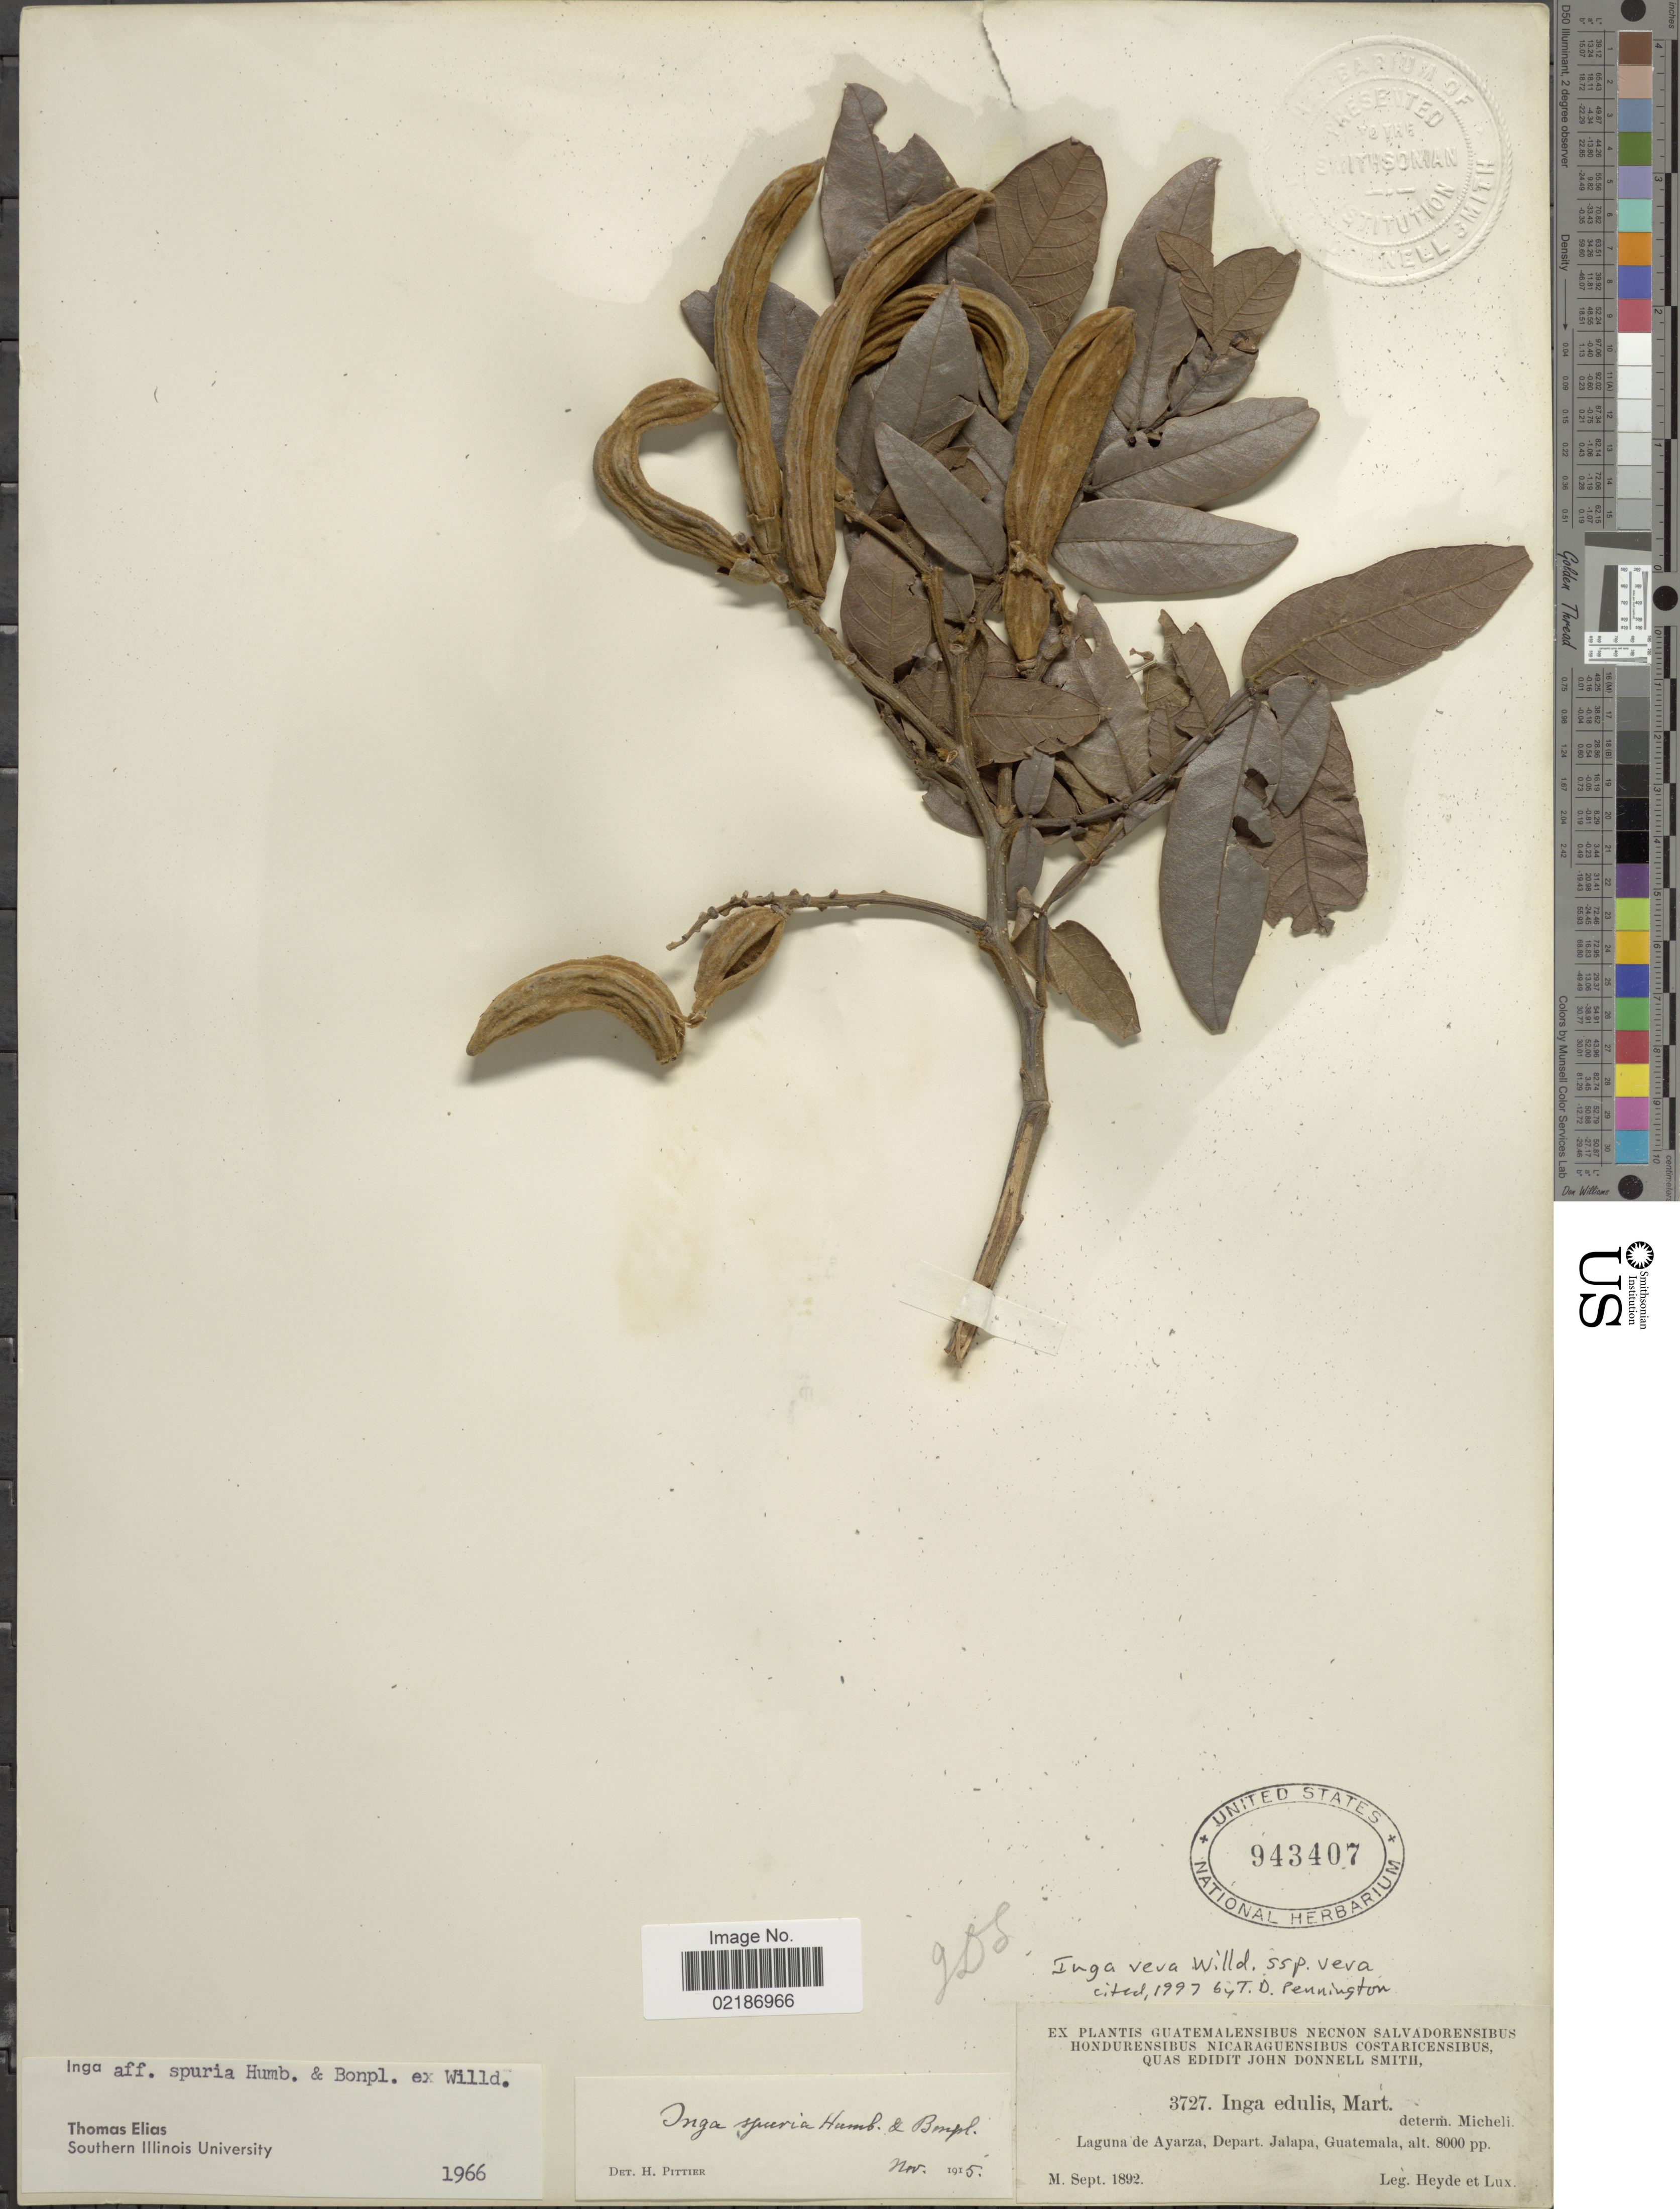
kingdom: Plantae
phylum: Tracheophyta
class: Magnoliopsida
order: Fabales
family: Fabaceae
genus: Inga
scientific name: Inga vera subsp. vera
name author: Willd.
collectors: Heyde & Lux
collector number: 3727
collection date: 1892-09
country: Guatemala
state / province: Jalapa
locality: Laguna de Ayarza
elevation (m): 2438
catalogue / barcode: US 943407